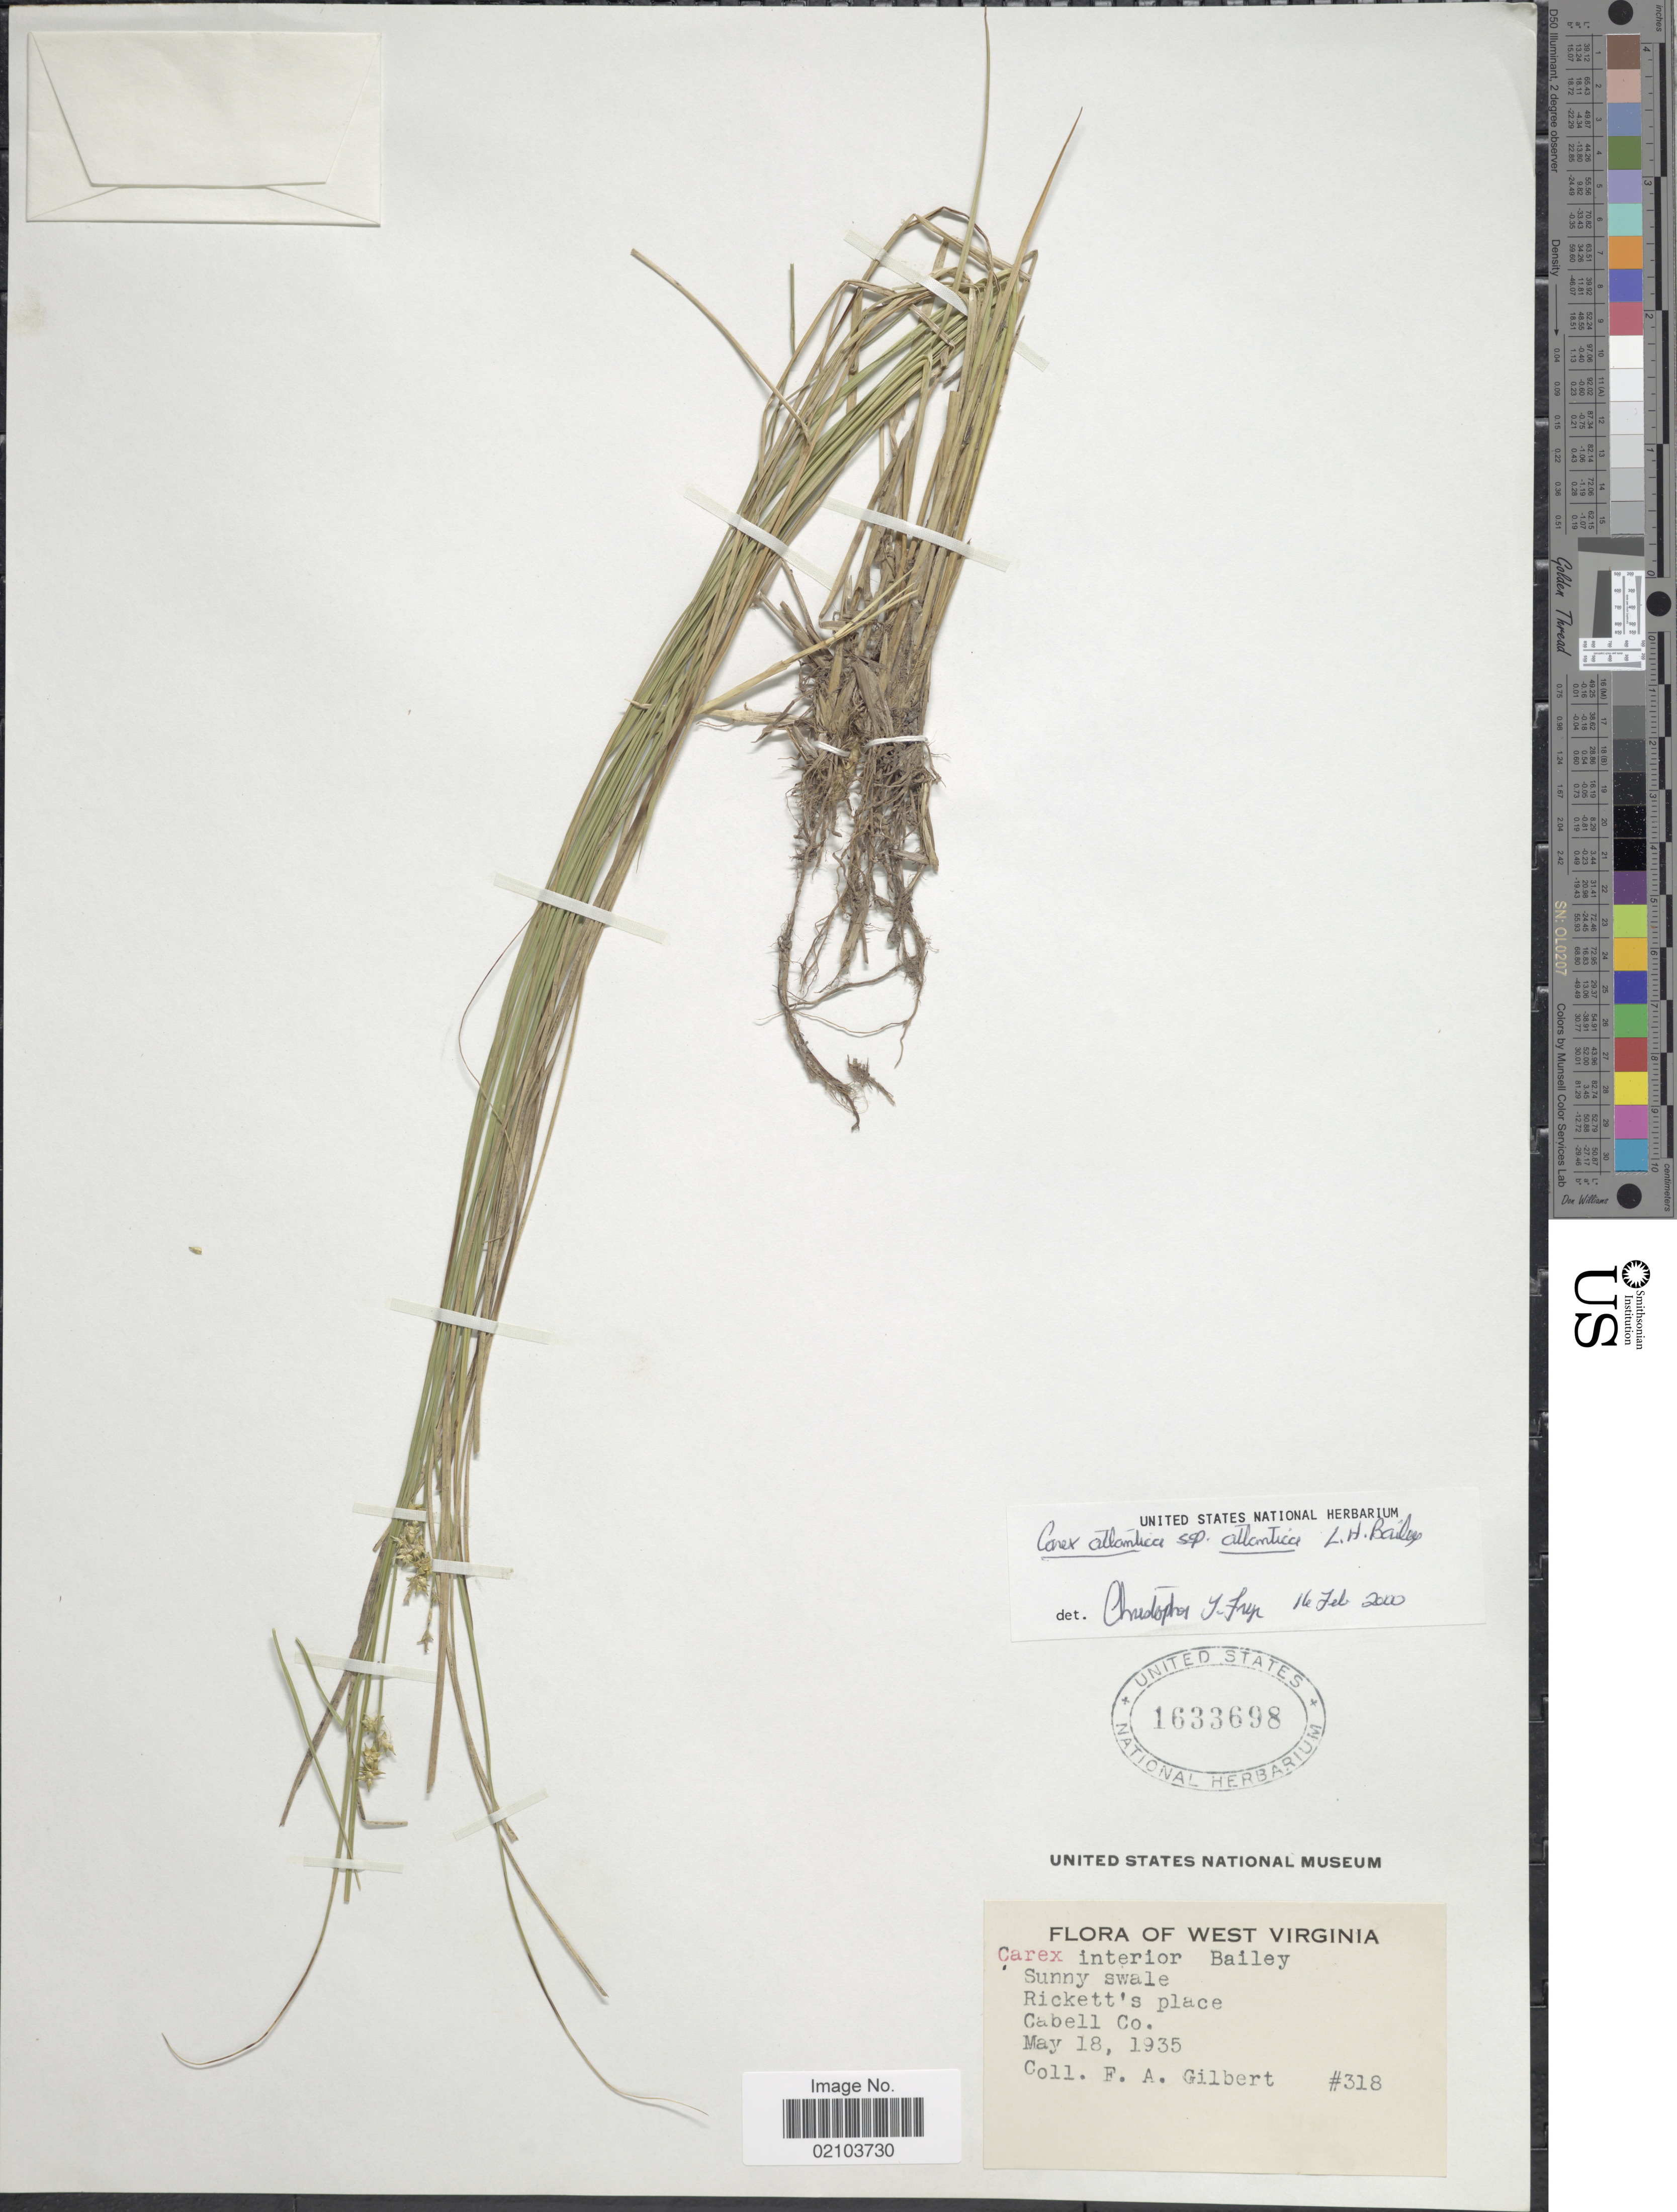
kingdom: Plantae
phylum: Tracheophyta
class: Liliopsida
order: Poales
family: Cyperaceae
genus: Carex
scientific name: Carex atlantica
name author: L.H. Bailey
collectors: F. A. Gilbert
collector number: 318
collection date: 1935-05-18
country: United States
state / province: West Virginia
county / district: Cabell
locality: Rickett's place. Gabell Co.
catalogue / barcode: US 1633698